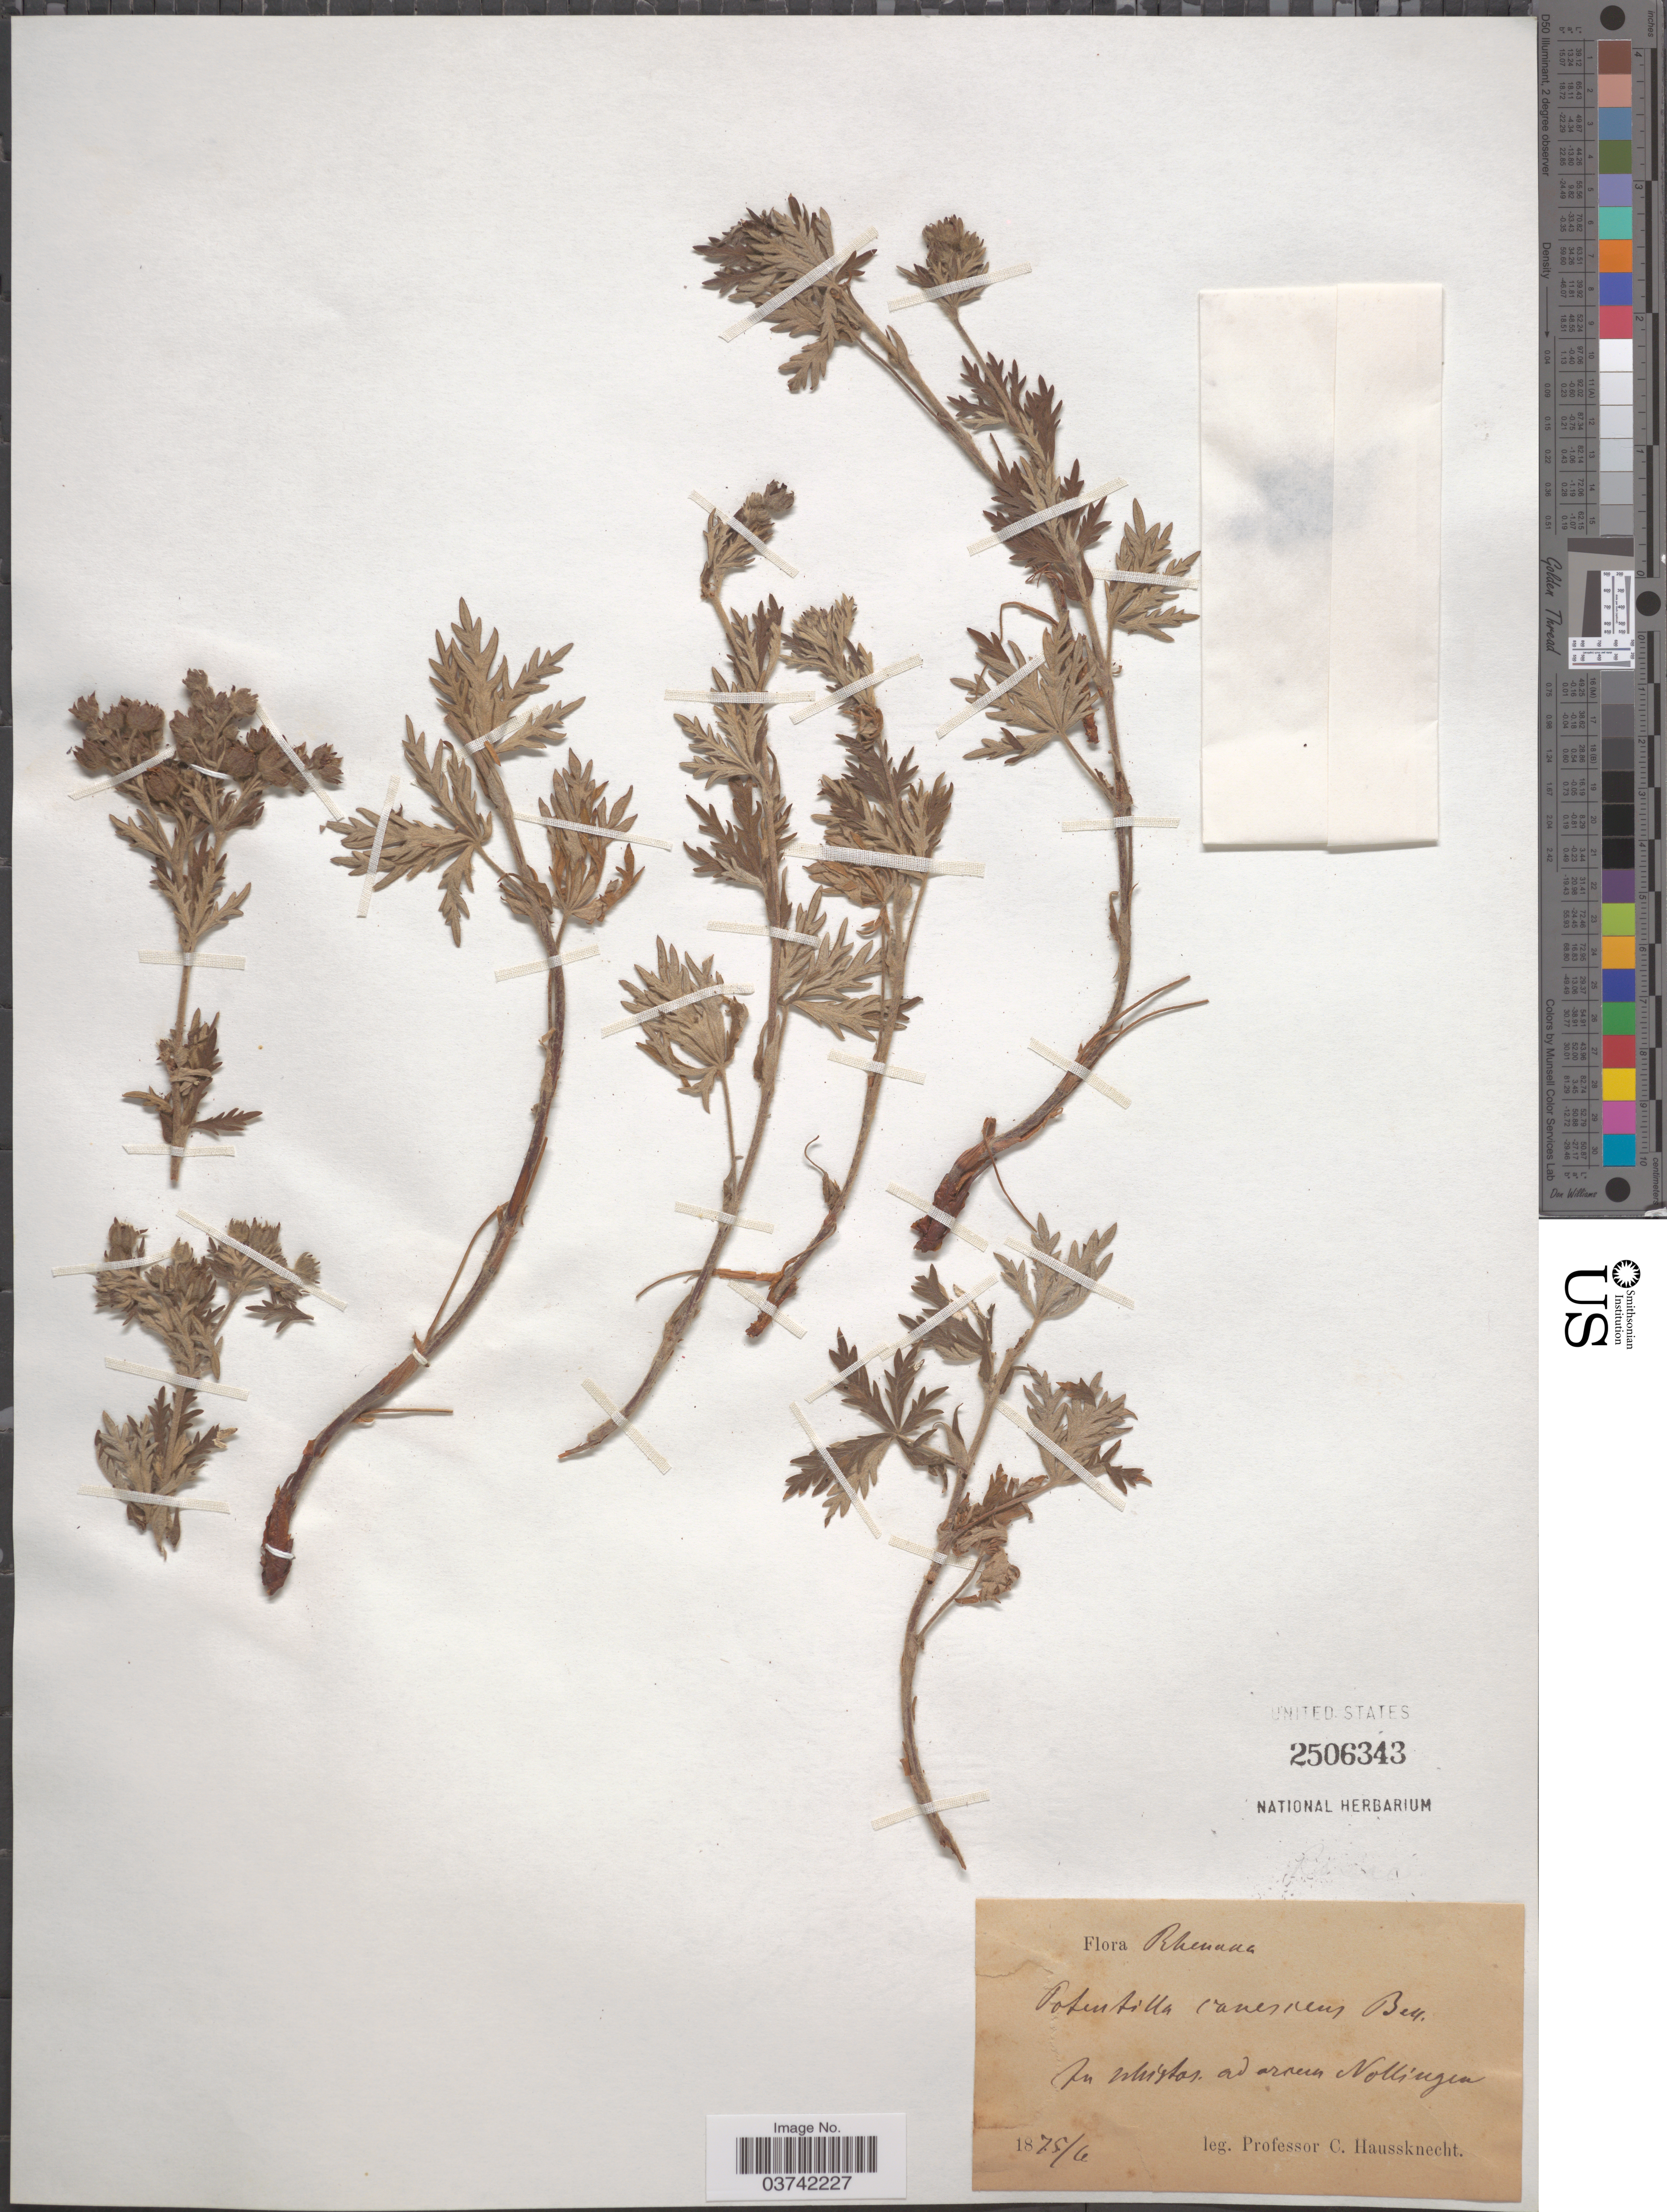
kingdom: Plantae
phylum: Tracheophyta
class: Magnoliopsida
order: Rosales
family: Rosaceae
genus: Potentilla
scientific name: Potentilla canescens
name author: Besser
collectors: C. Haussknecht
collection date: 1875-06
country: Germany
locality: Rhenana. In mistos ad arnun Nollingen. [interpreted]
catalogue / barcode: US 2506343